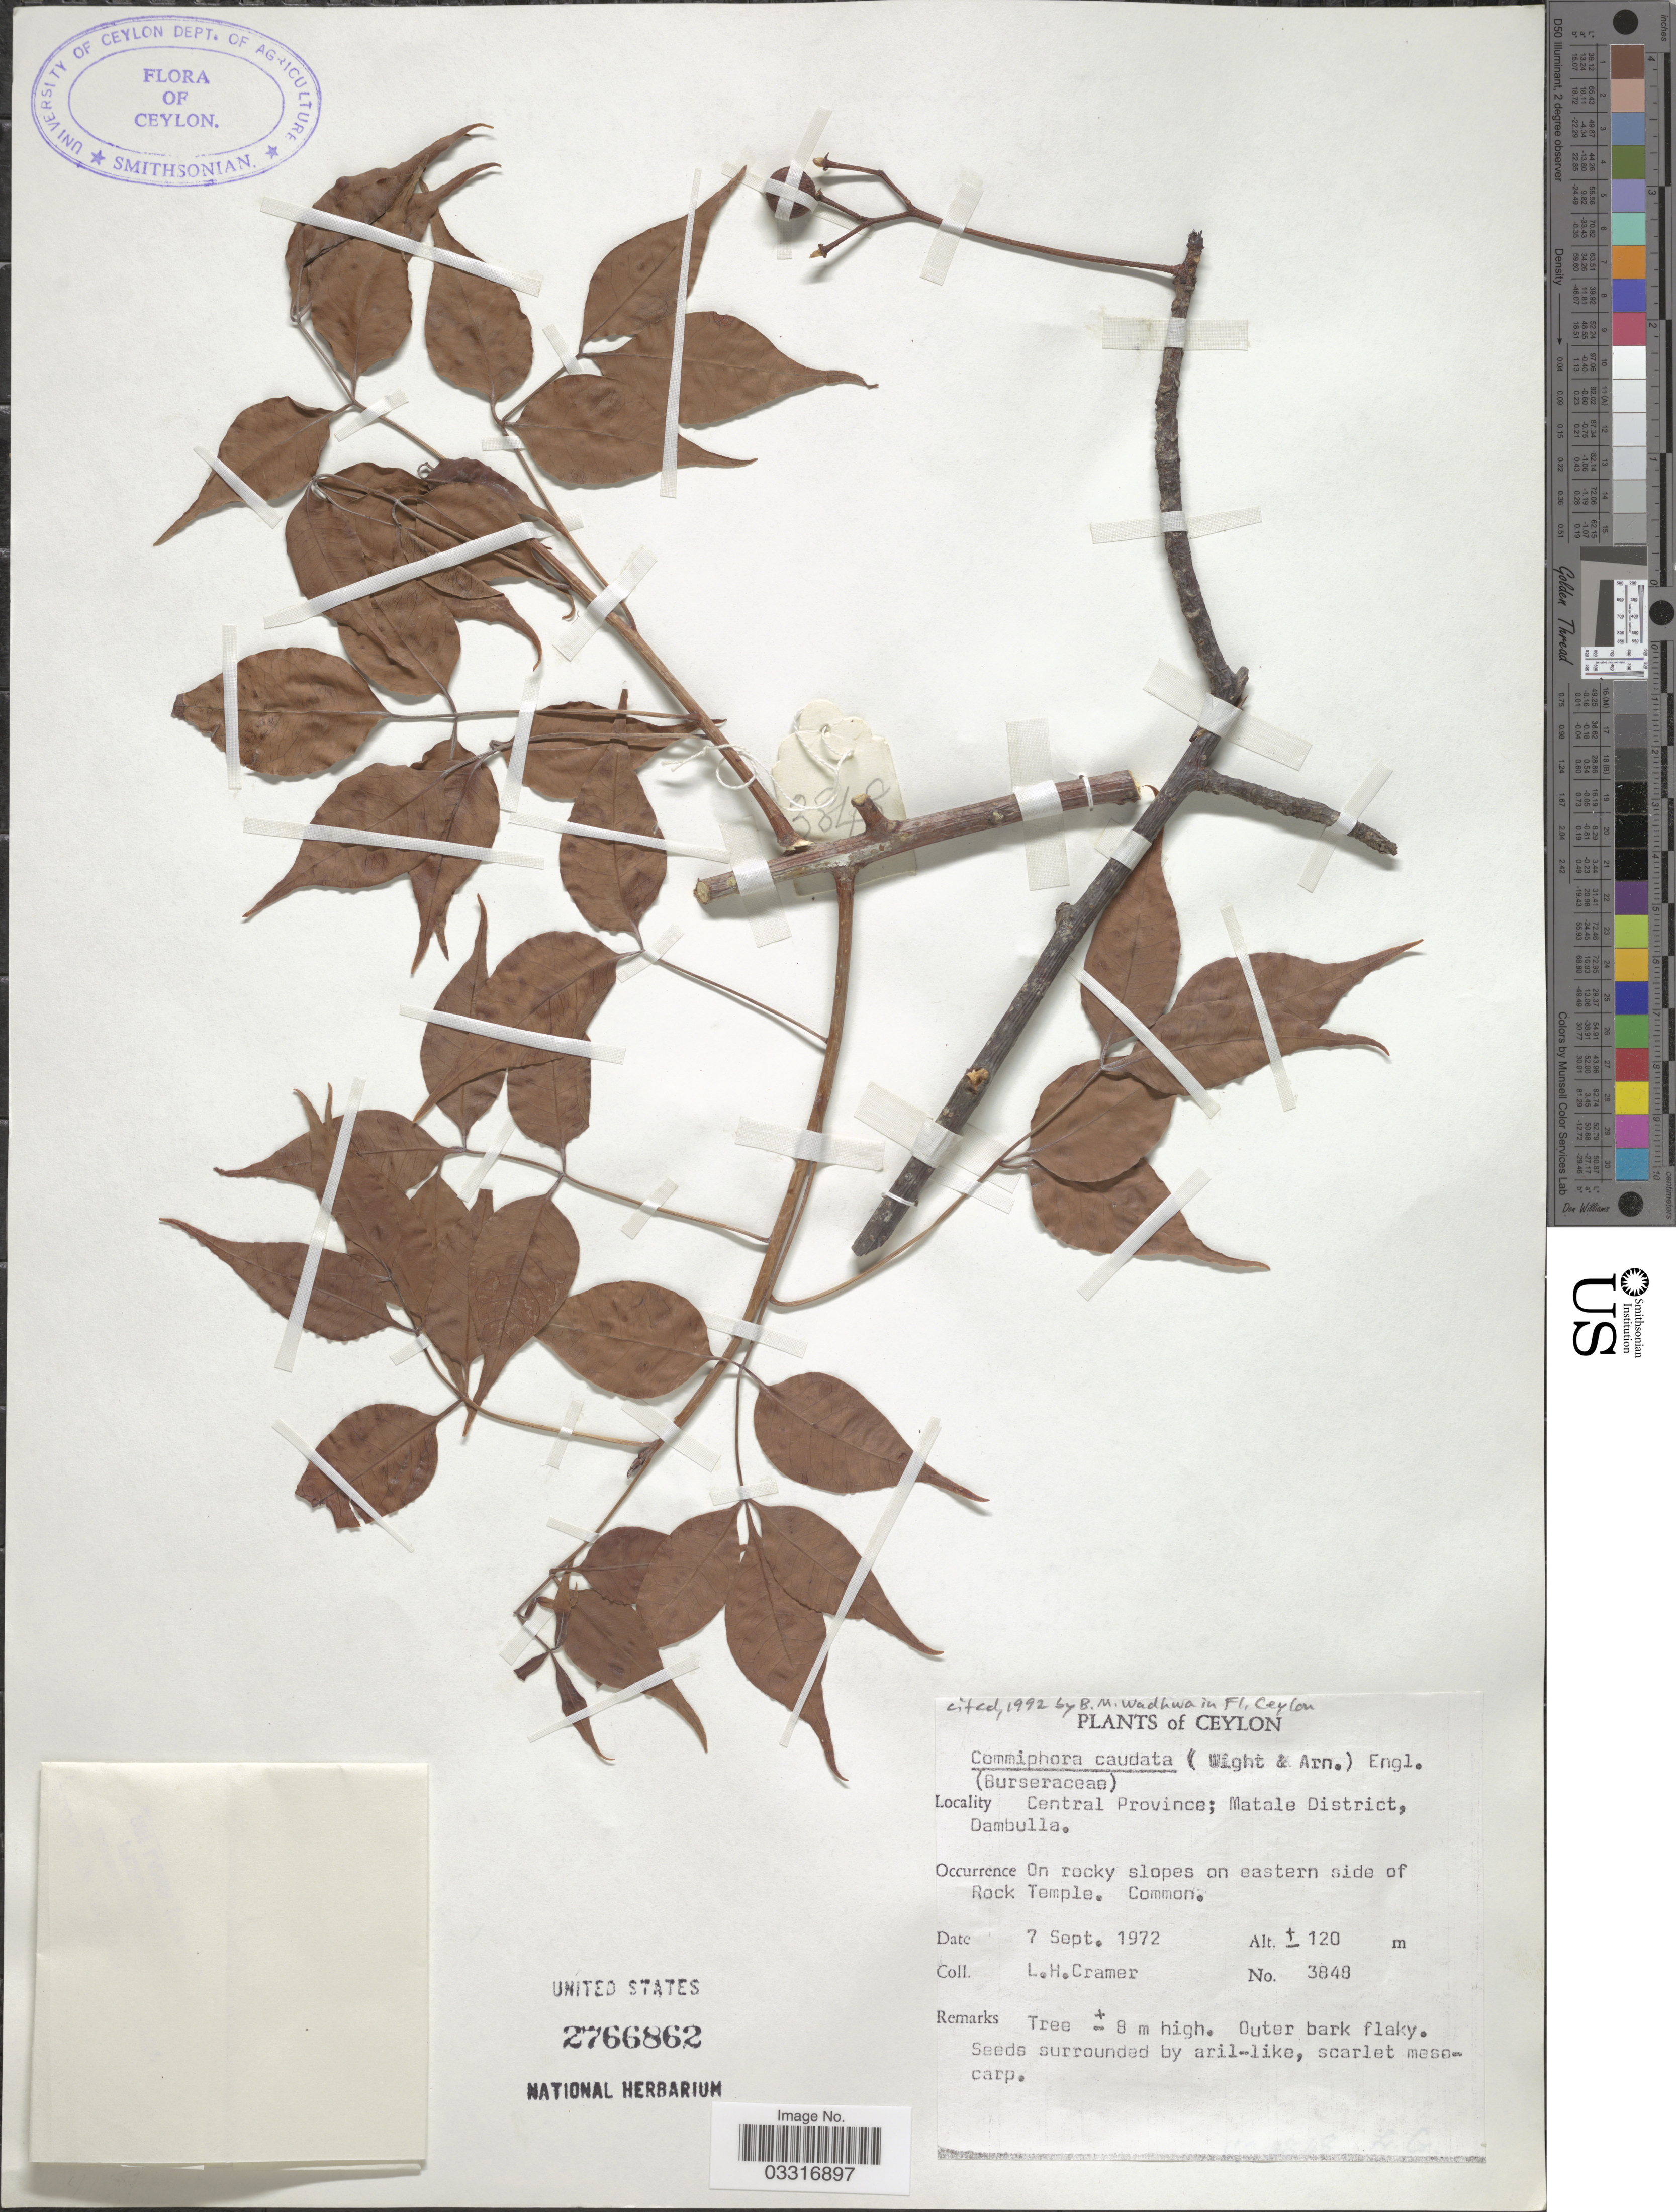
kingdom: Plantae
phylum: Tracheophyta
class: Magnoliopsida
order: Sapindales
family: Burseraceae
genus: Commiphora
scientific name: Commiphora caudata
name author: Engl.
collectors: L. H. Cramer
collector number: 3848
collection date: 1972-09-07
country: Sri Lanka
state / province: Central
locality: Ceylon, Matale District; Dambulla. On rocky slopes on eastern side of Rocky Temple.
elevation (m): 120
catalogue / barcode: US 2766862